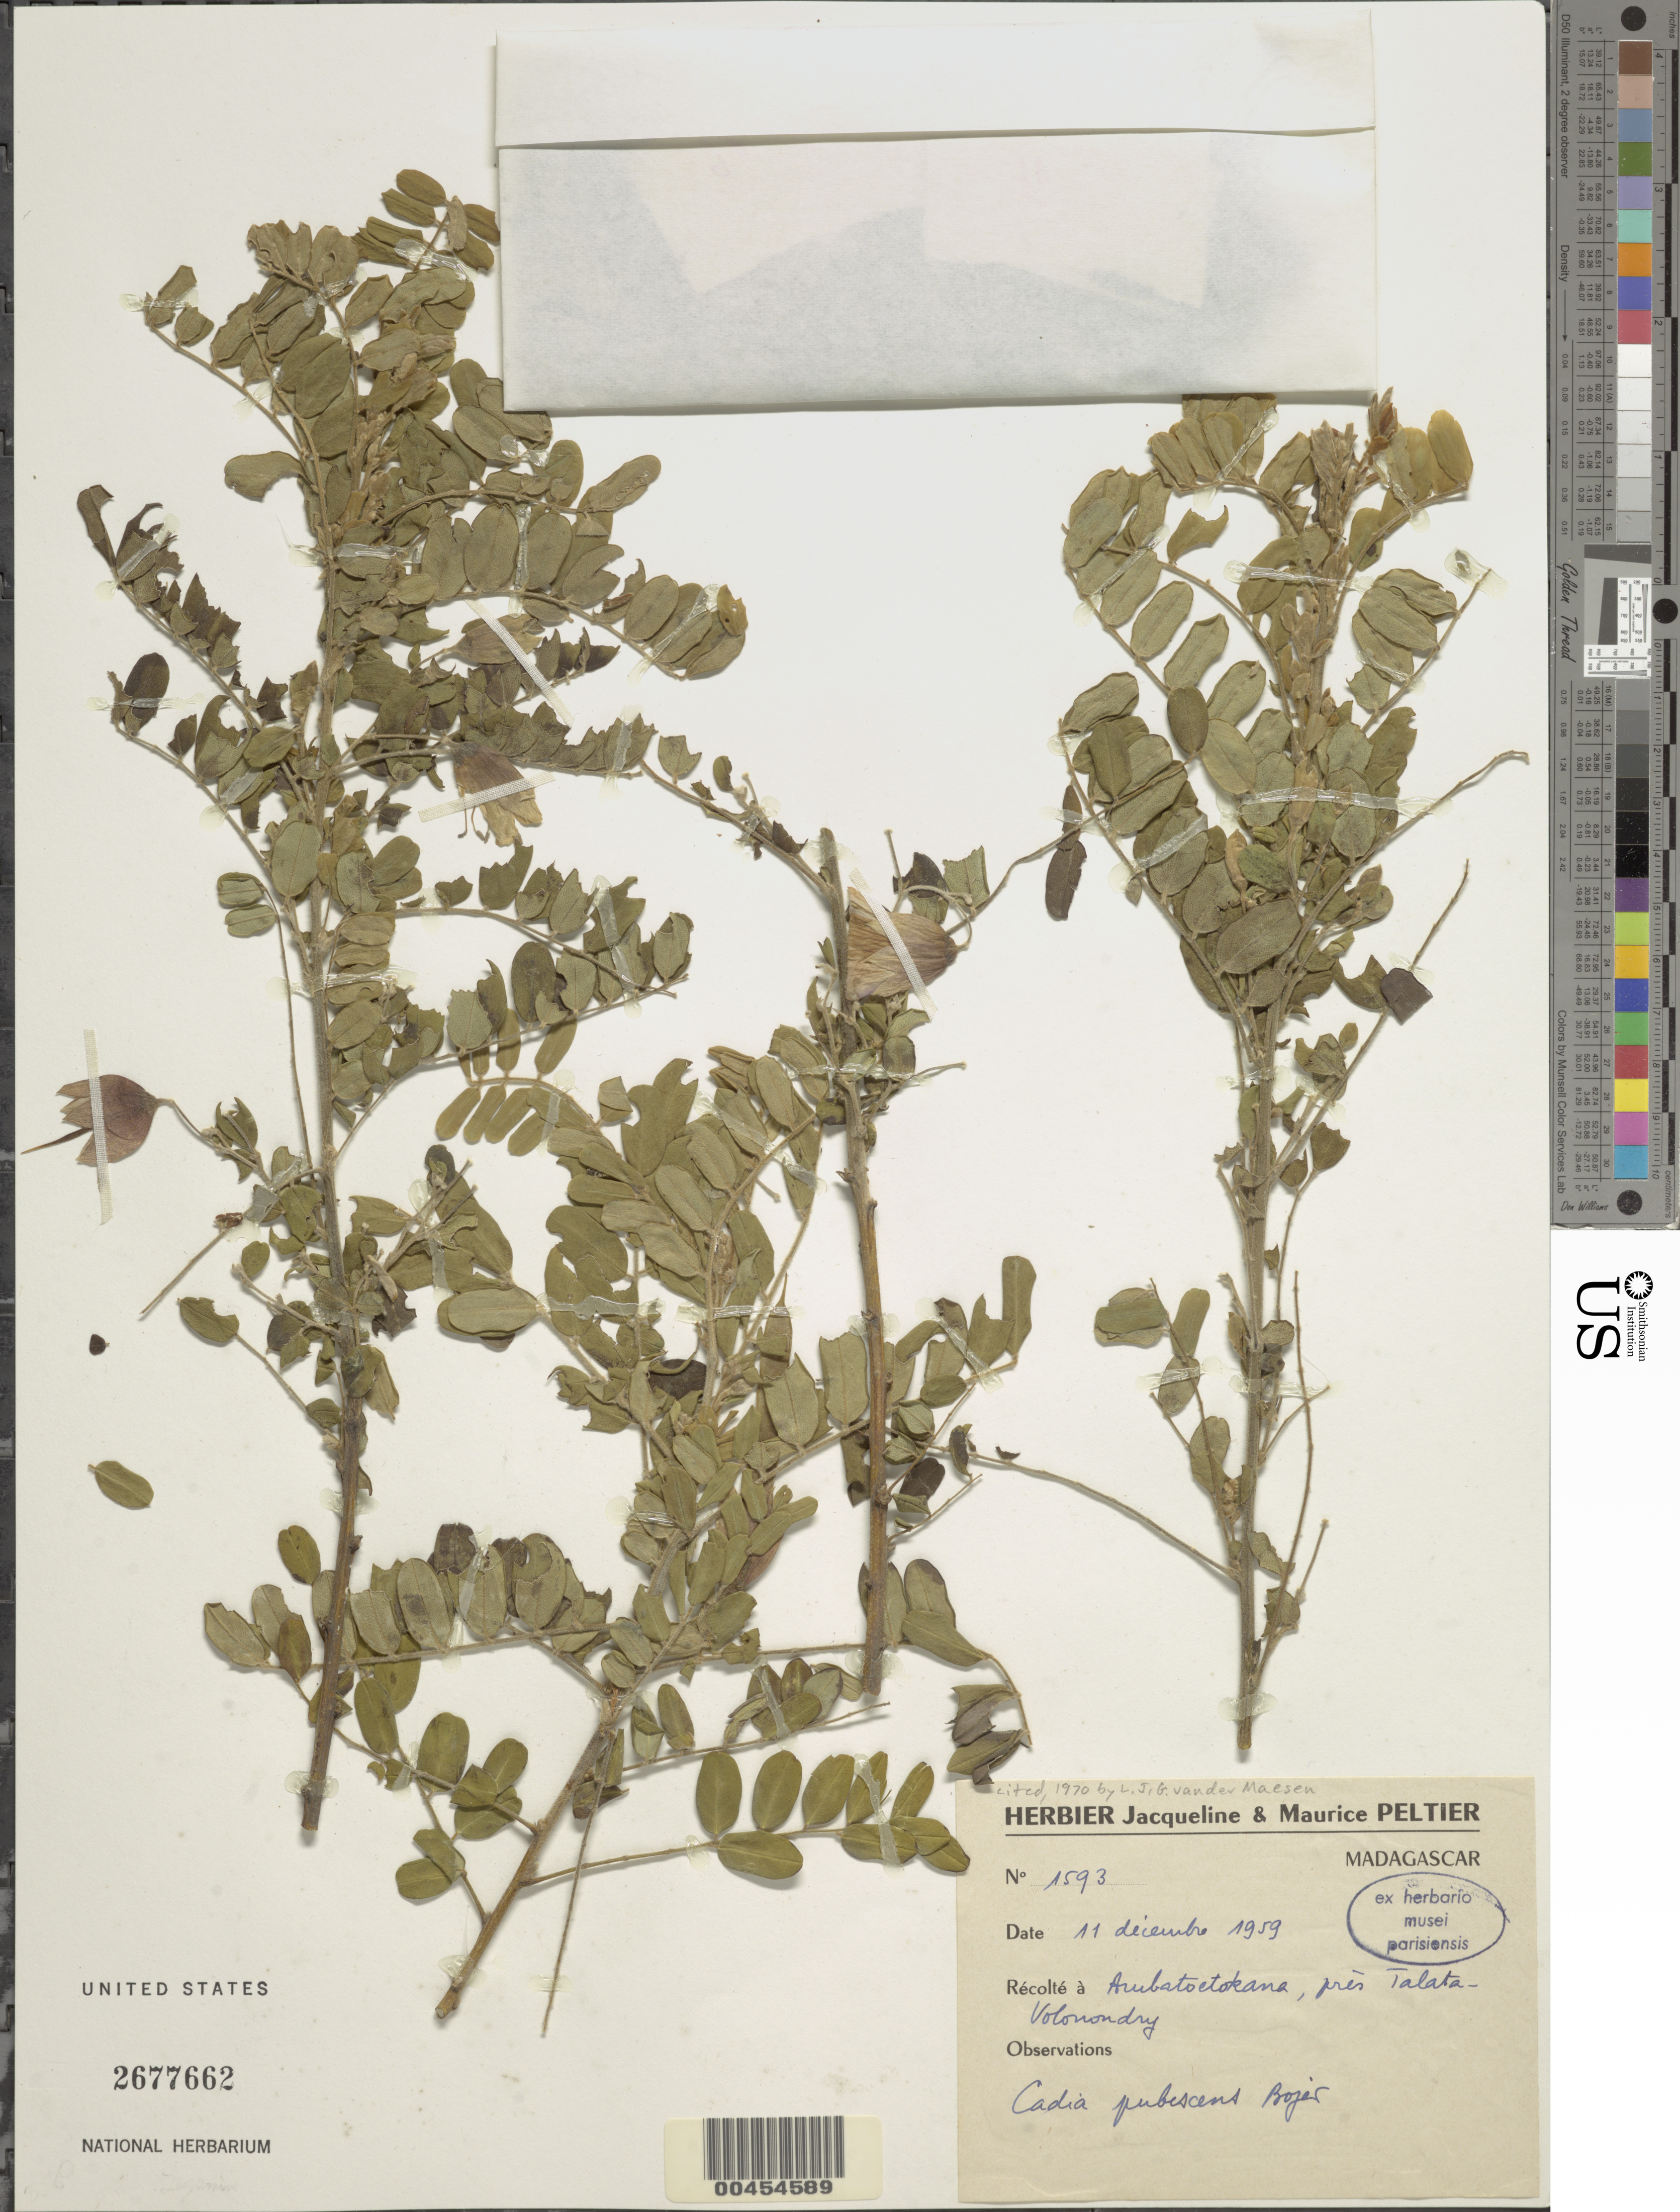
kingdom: Plantae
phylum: Tracheophyta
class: Magnoliopsida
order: Fabales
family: Fabaceae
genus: Cadia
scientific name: Cadia pubescens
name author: Bojer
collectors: J. Peltier & M. Peltier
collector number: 1593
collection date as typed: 11 Dec 1959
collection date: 1959-12-11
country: Madagascar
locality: Ambatoetokana, pres talata - volonondry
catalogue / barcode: US 2677662